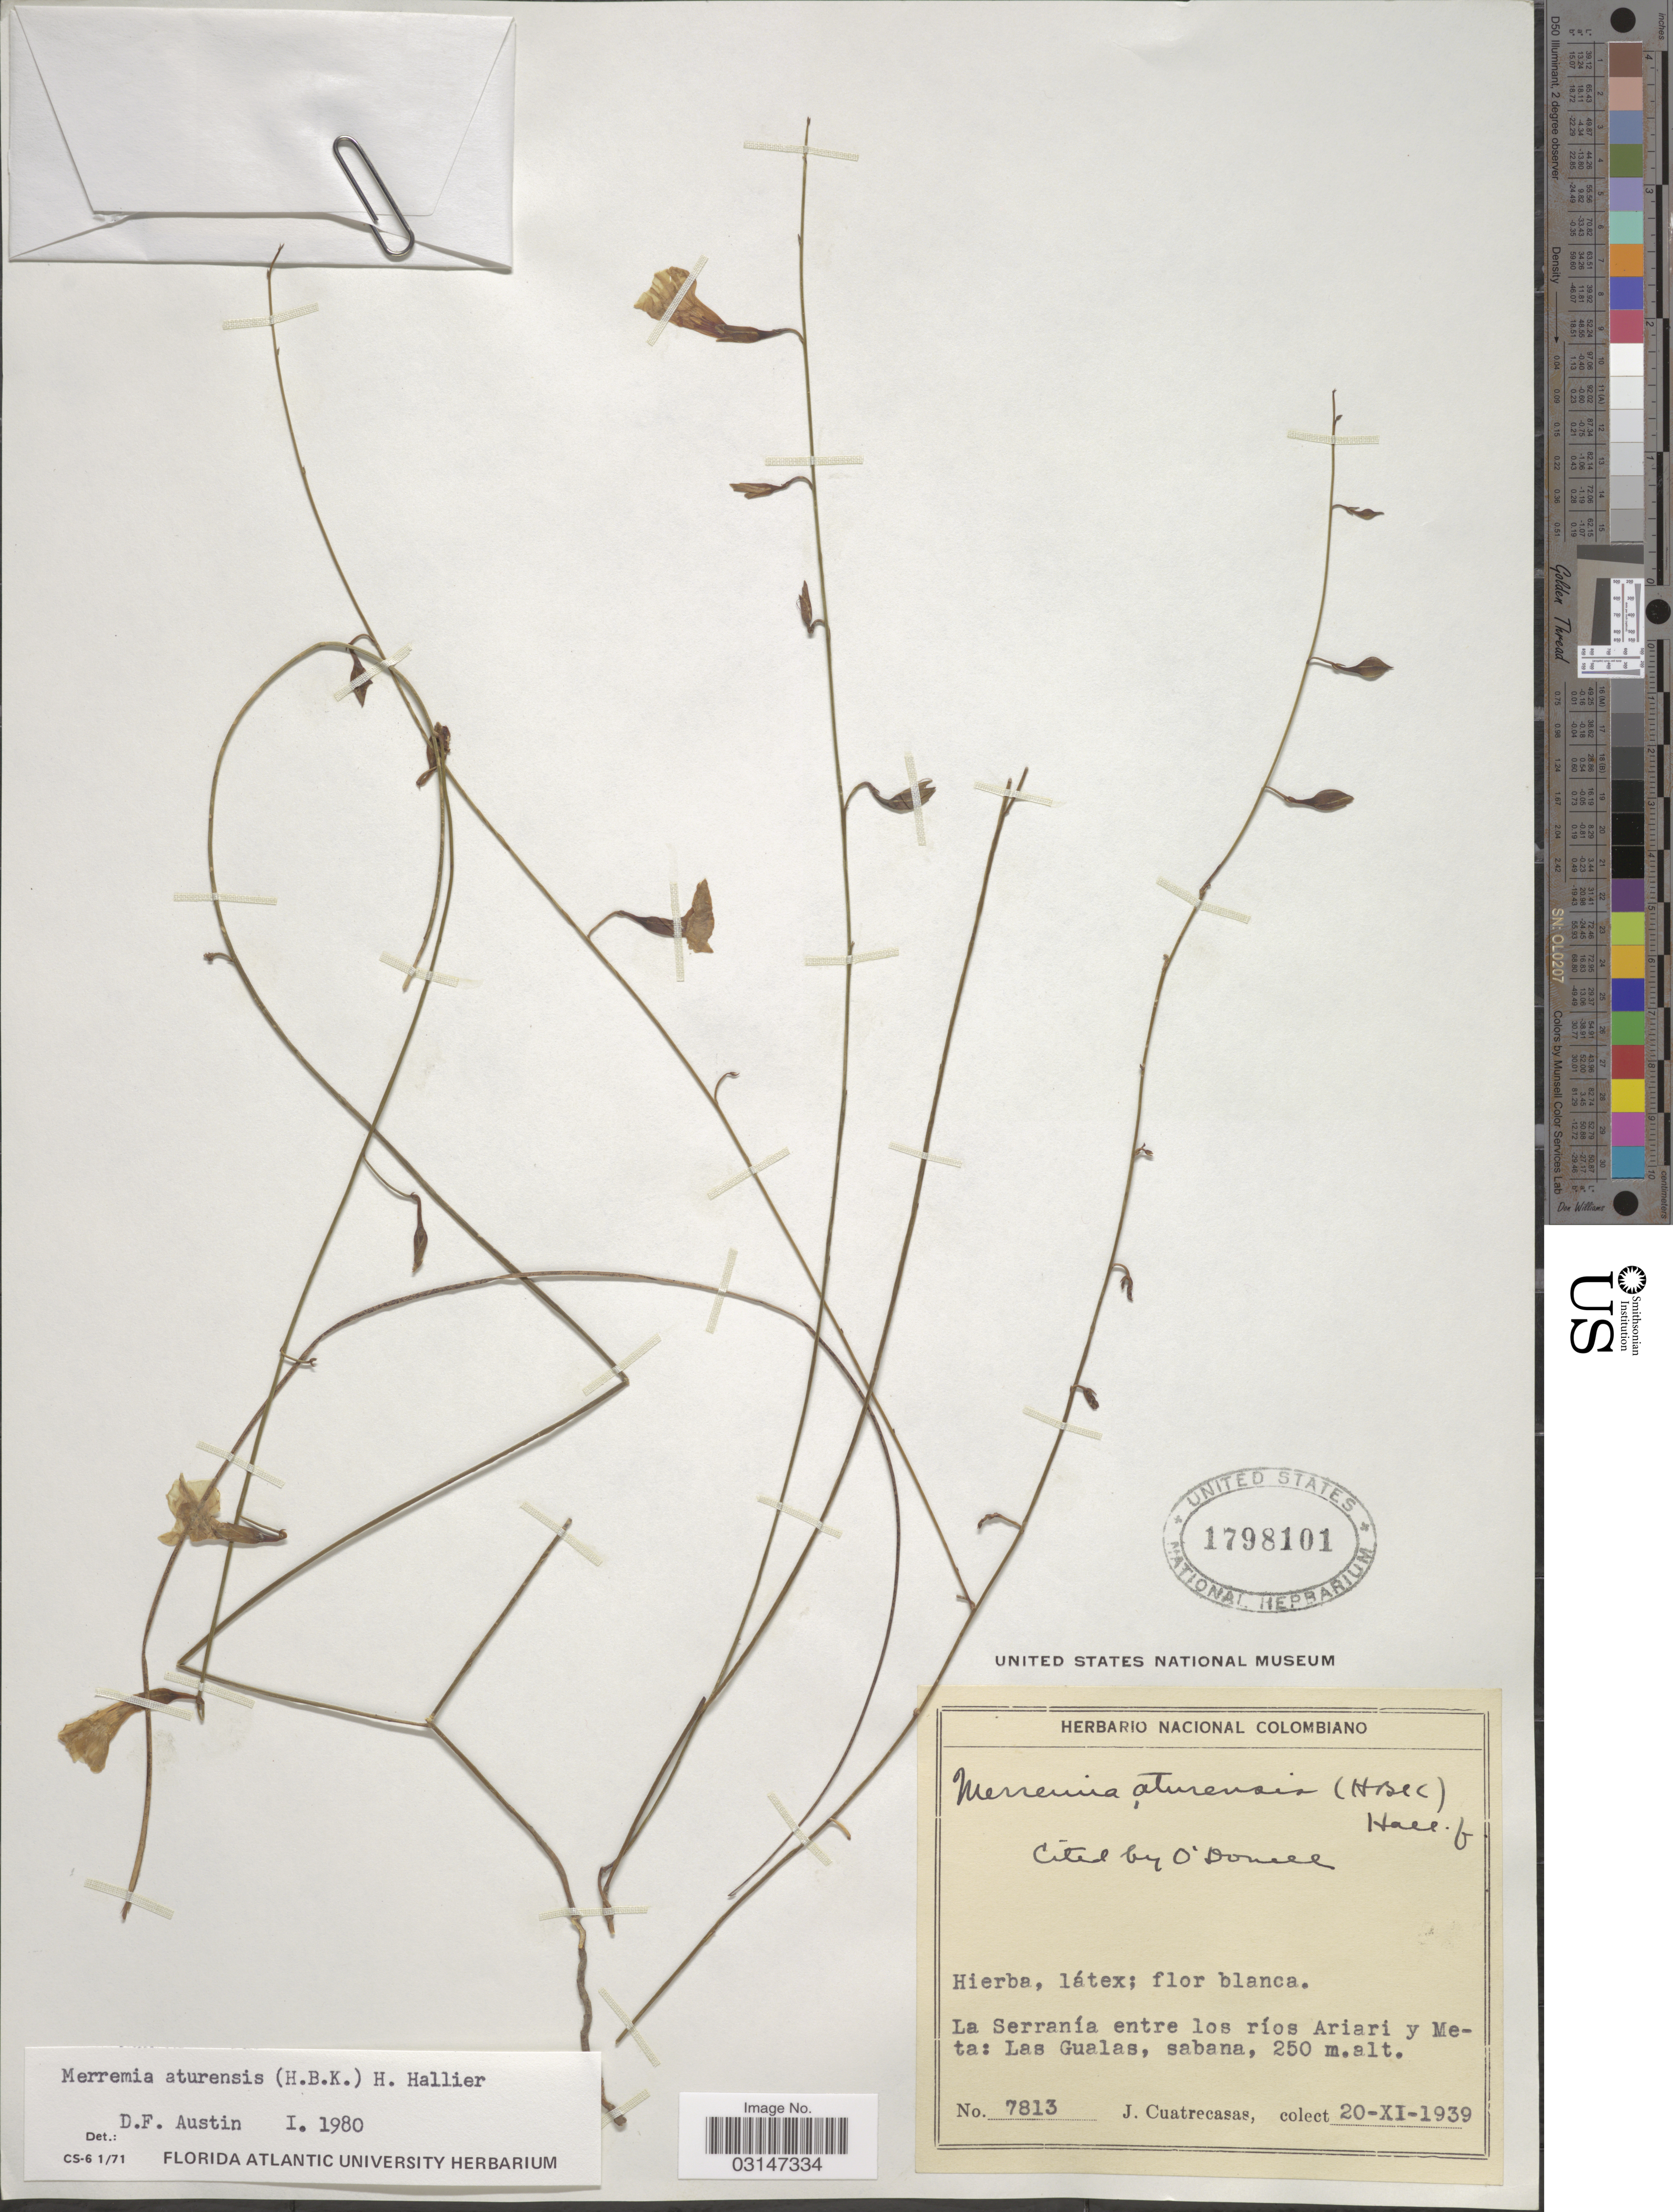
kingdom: Plantae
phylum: Tracheophyta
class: Magnoliopsida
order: Solanales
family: Convolvulaceae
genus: Distimake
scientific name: Distimake aturensis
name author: (Kunth) A. R. Simões & Staples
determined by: Strong, Mark T., (BOT), Smithsonian Institution - National Museum of Natural History (UNITED STATES)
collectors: J. Cuatrecasas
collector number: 7813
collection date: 1939-11-20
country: Colombia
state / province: Meta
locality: La Serranía entre los ríos Ariari y Meta: Las Gualas, sabana.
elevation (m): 250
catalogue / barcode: US 1798101